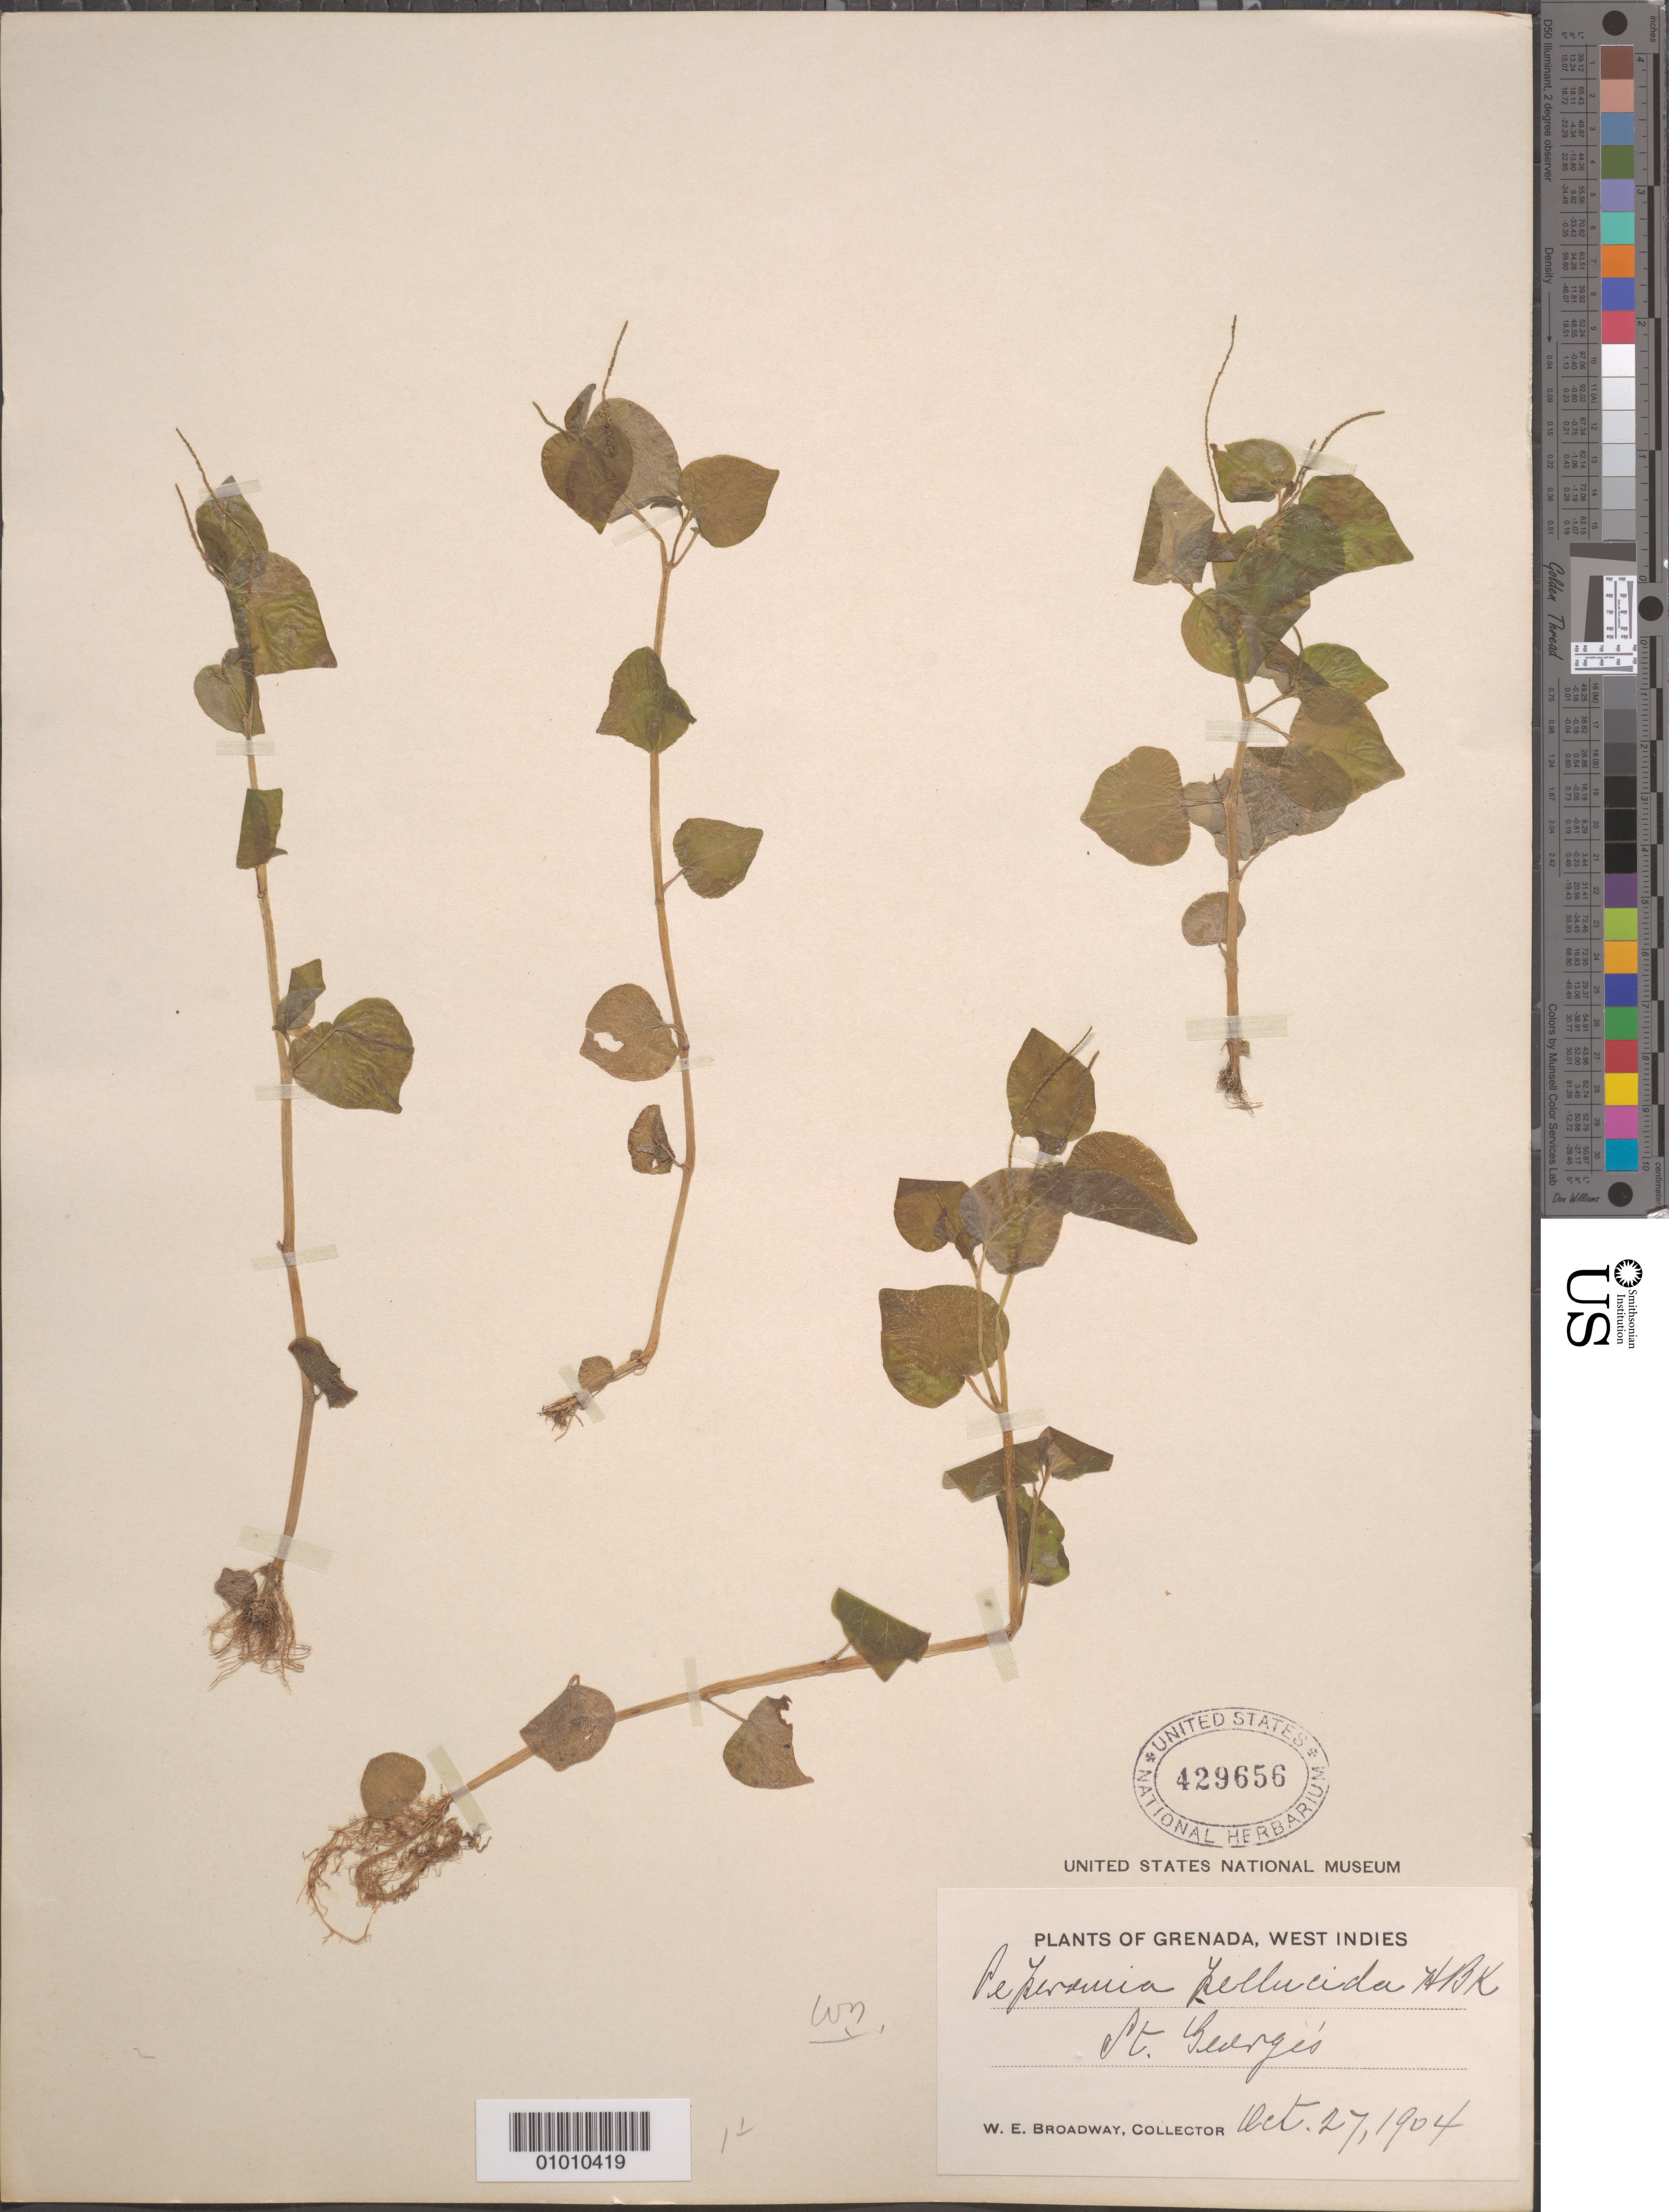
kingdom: Plantae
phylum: Tracheophyta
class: Magnoliopsida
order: Piperales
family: Piperaceae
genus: Peperomia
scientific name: Peperomia pellucida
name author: (L.) Kunth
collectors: W. E. Broadway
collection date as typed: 27 Oct 1904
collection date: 1904-10-27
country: Grenada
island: Grenada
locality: St. Burges.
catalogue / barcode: US 429656